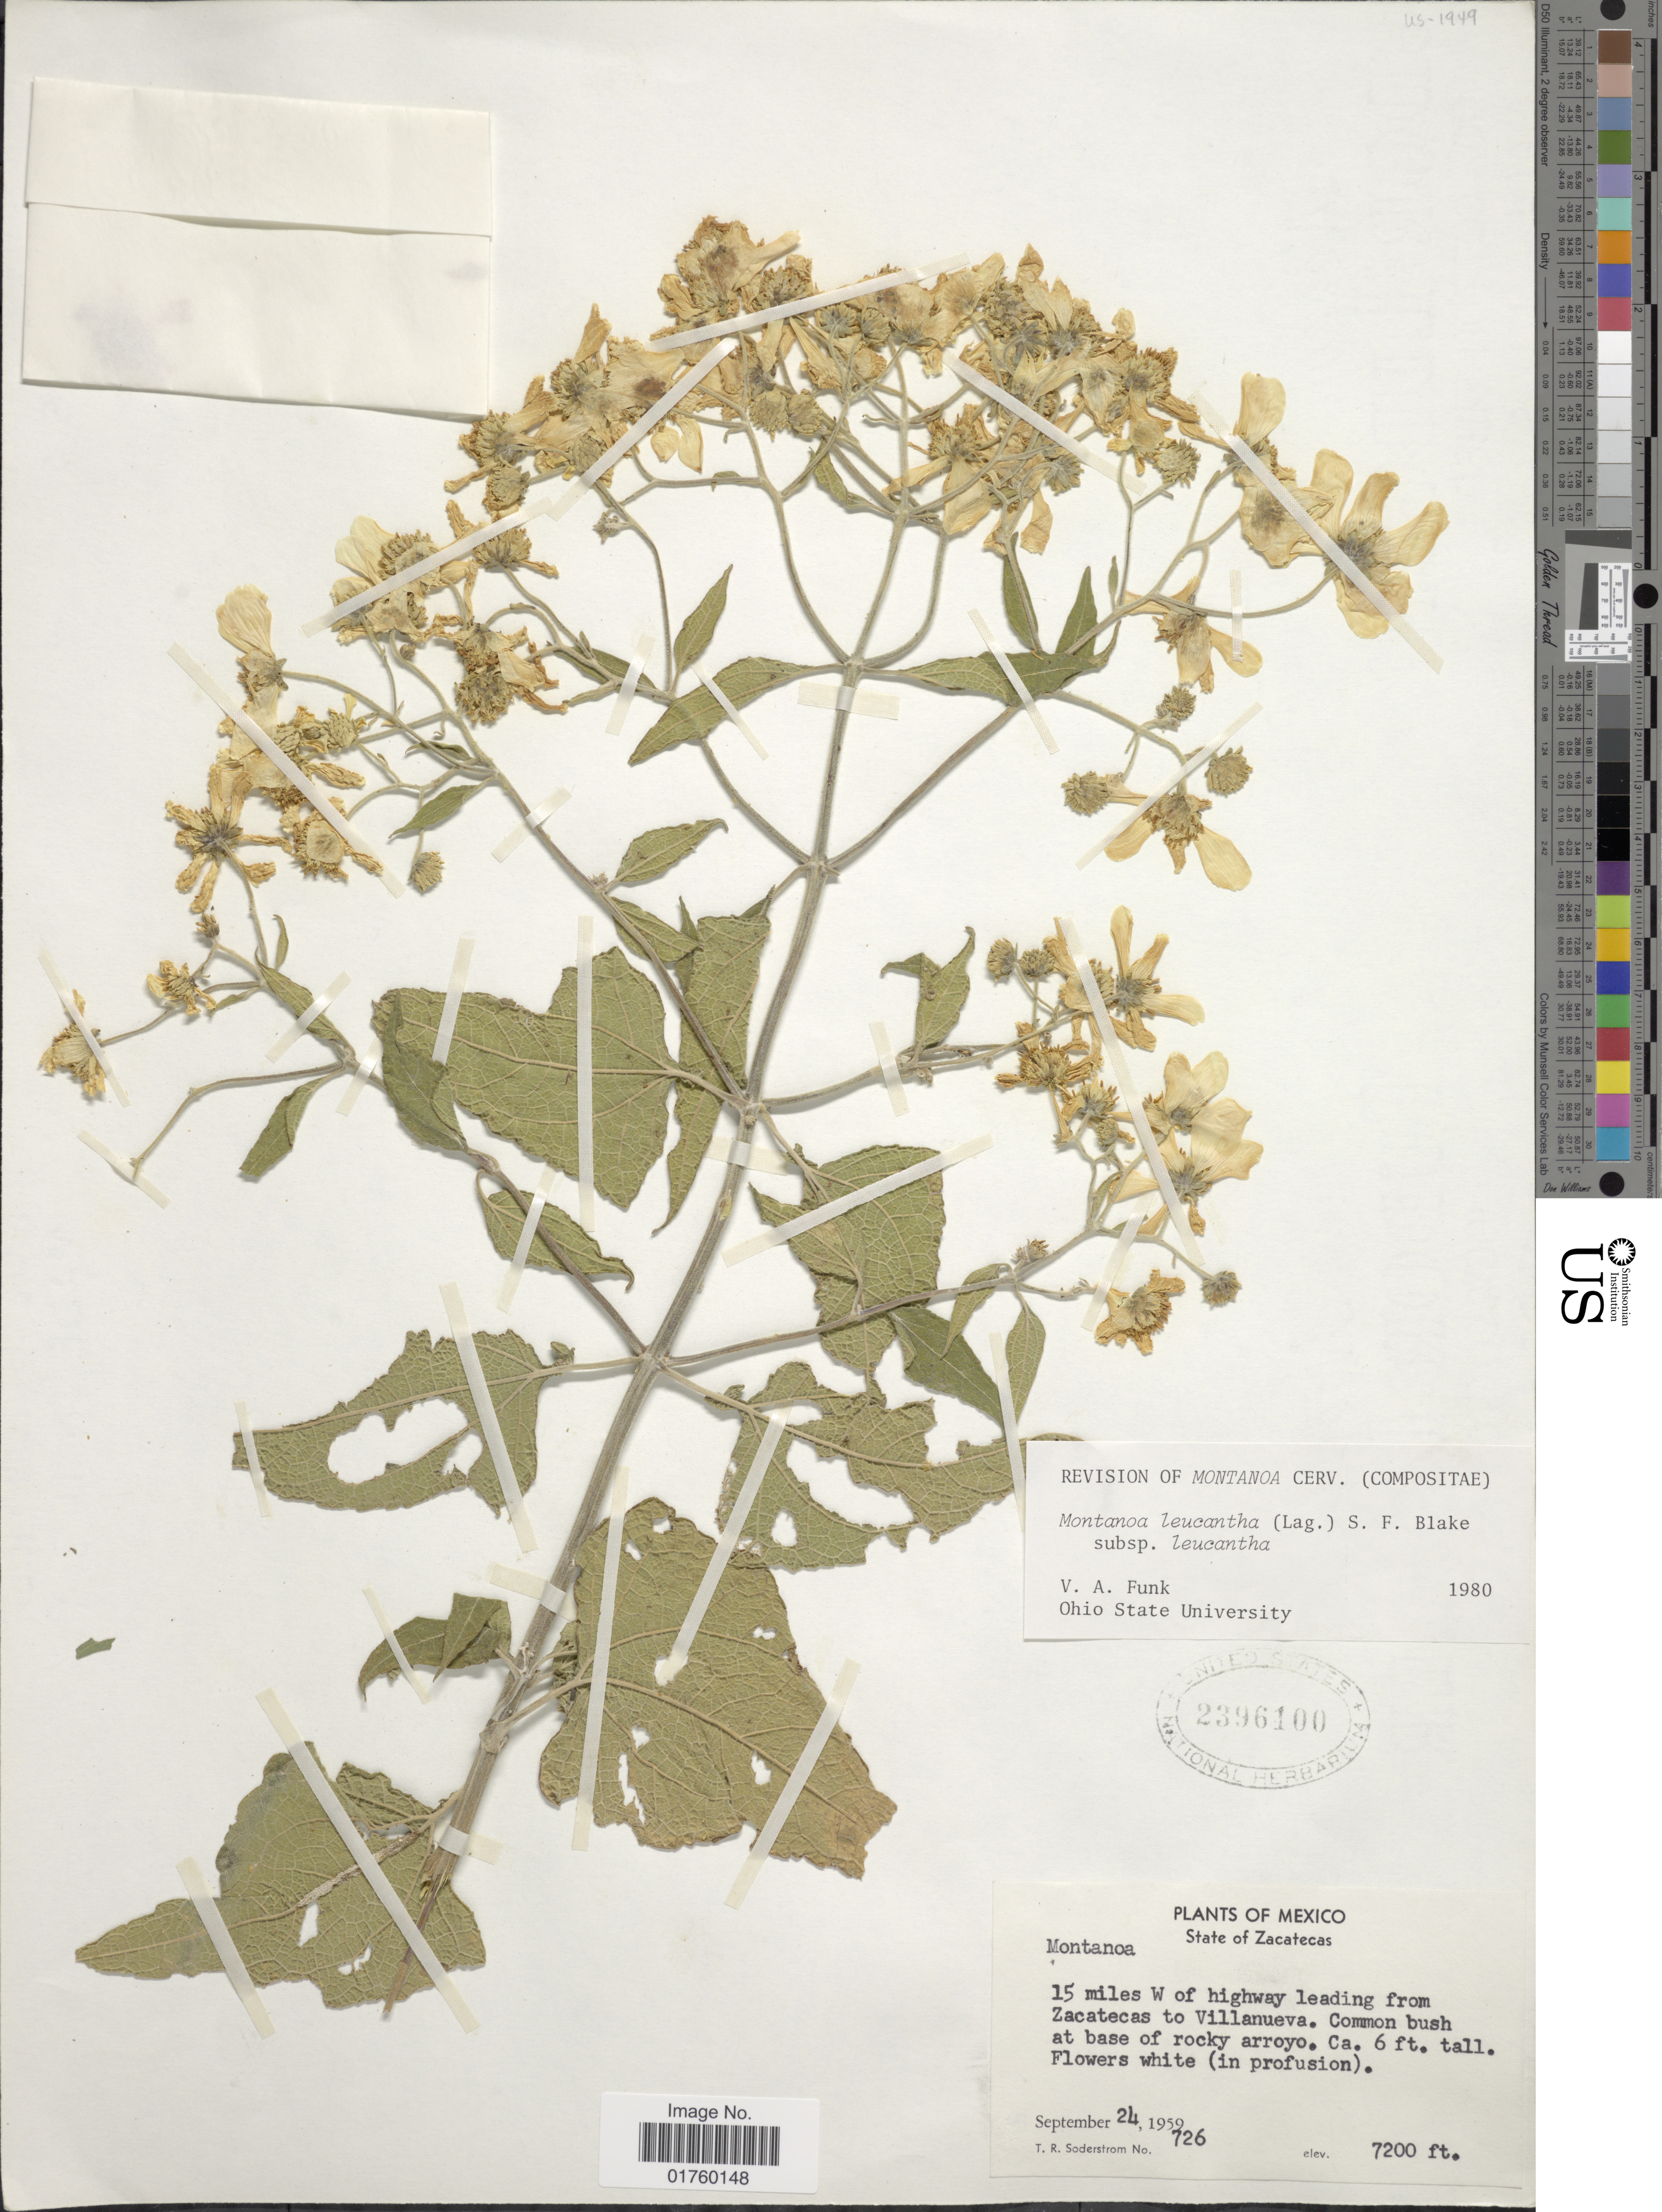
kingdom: Plantae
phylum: Tracheophyta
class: Magnoliopsida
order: Asterales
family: Asteraceae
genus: Montanoa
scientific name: Montanoa leucantha subsp. leucantha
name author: (Lag.) S.F. Blake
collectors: T. R. Soderstrom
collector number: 726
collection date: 1959-09-24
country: Mexico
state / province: Zacatecas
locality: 15 miles W of highway leading from Zacatecas to Villanueva, common bush at base of rocky arroyo.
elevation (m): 2195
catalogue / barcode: US 2396100